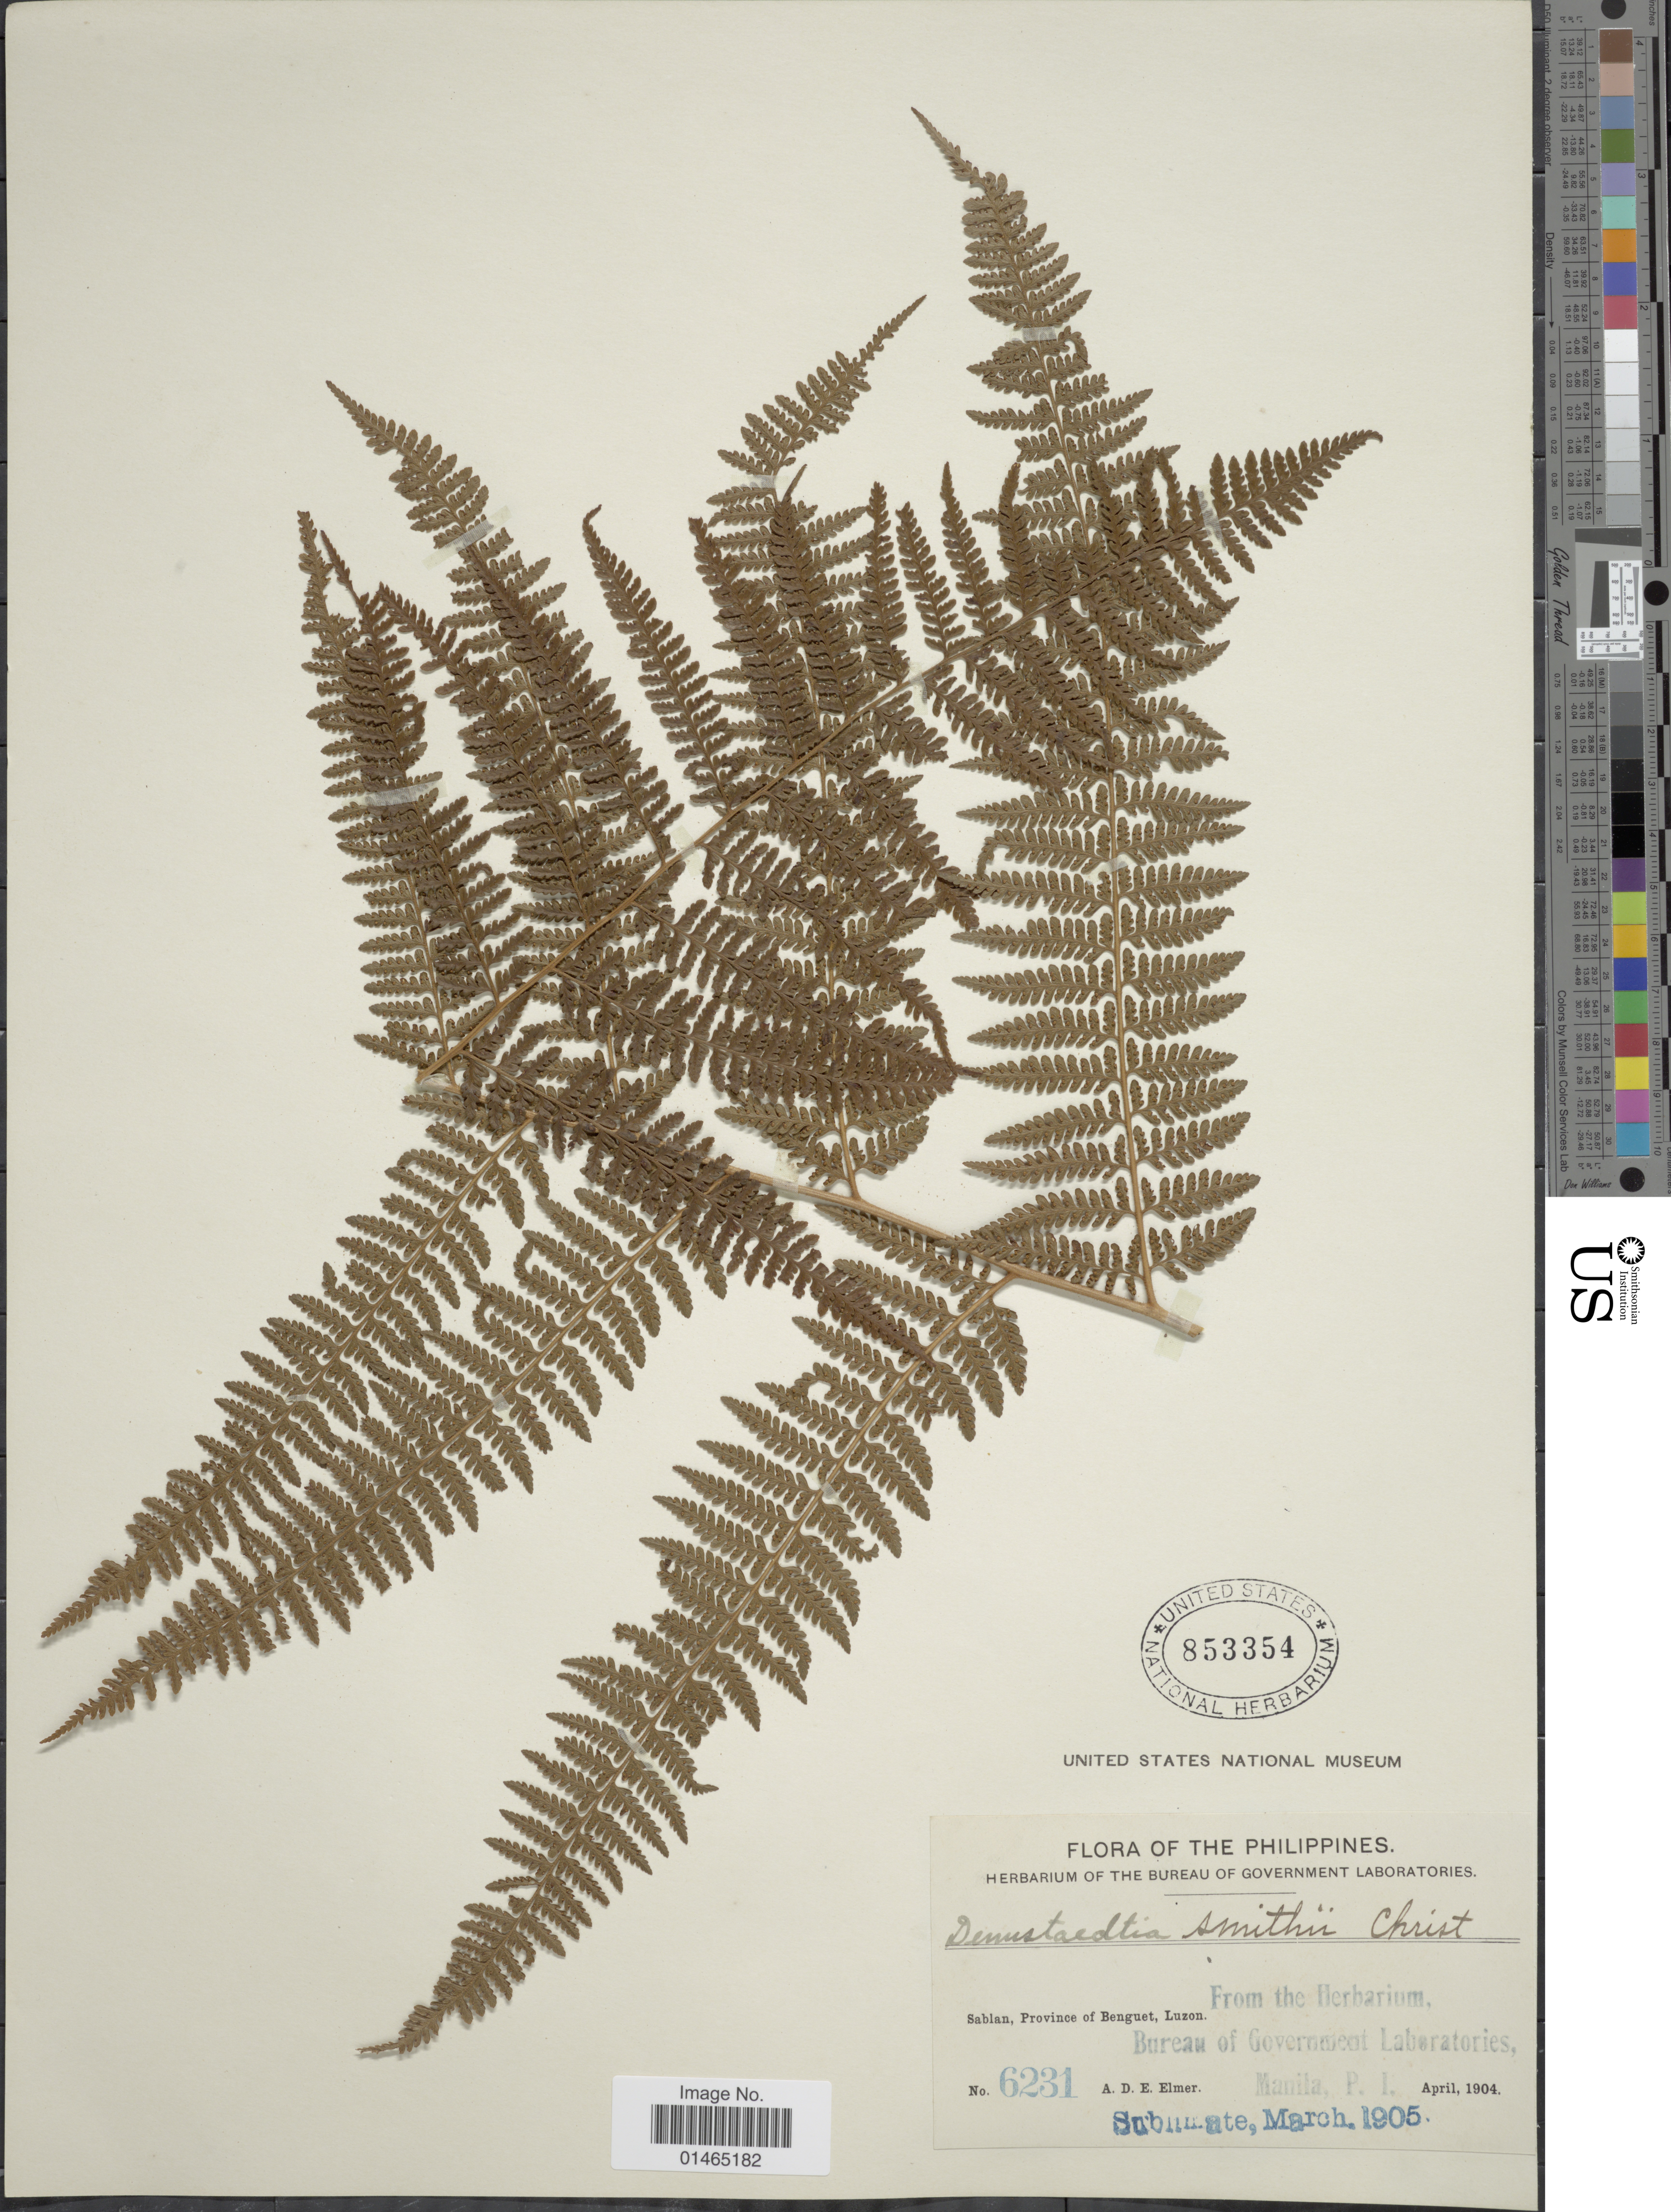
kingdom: Plantae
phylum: Tracheophyta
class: Polypodiopsida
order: Polypodiales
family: Dennstaedtiaceae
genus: Dennstaedtia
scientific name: Dennstaedtia smithii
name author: (Hook.) T. Moore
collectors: A. D. E. Elmer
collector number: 6231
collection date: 1904-04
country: Philippines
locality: Sablan, Province of Benguet, Luzon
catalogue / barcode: US 853354